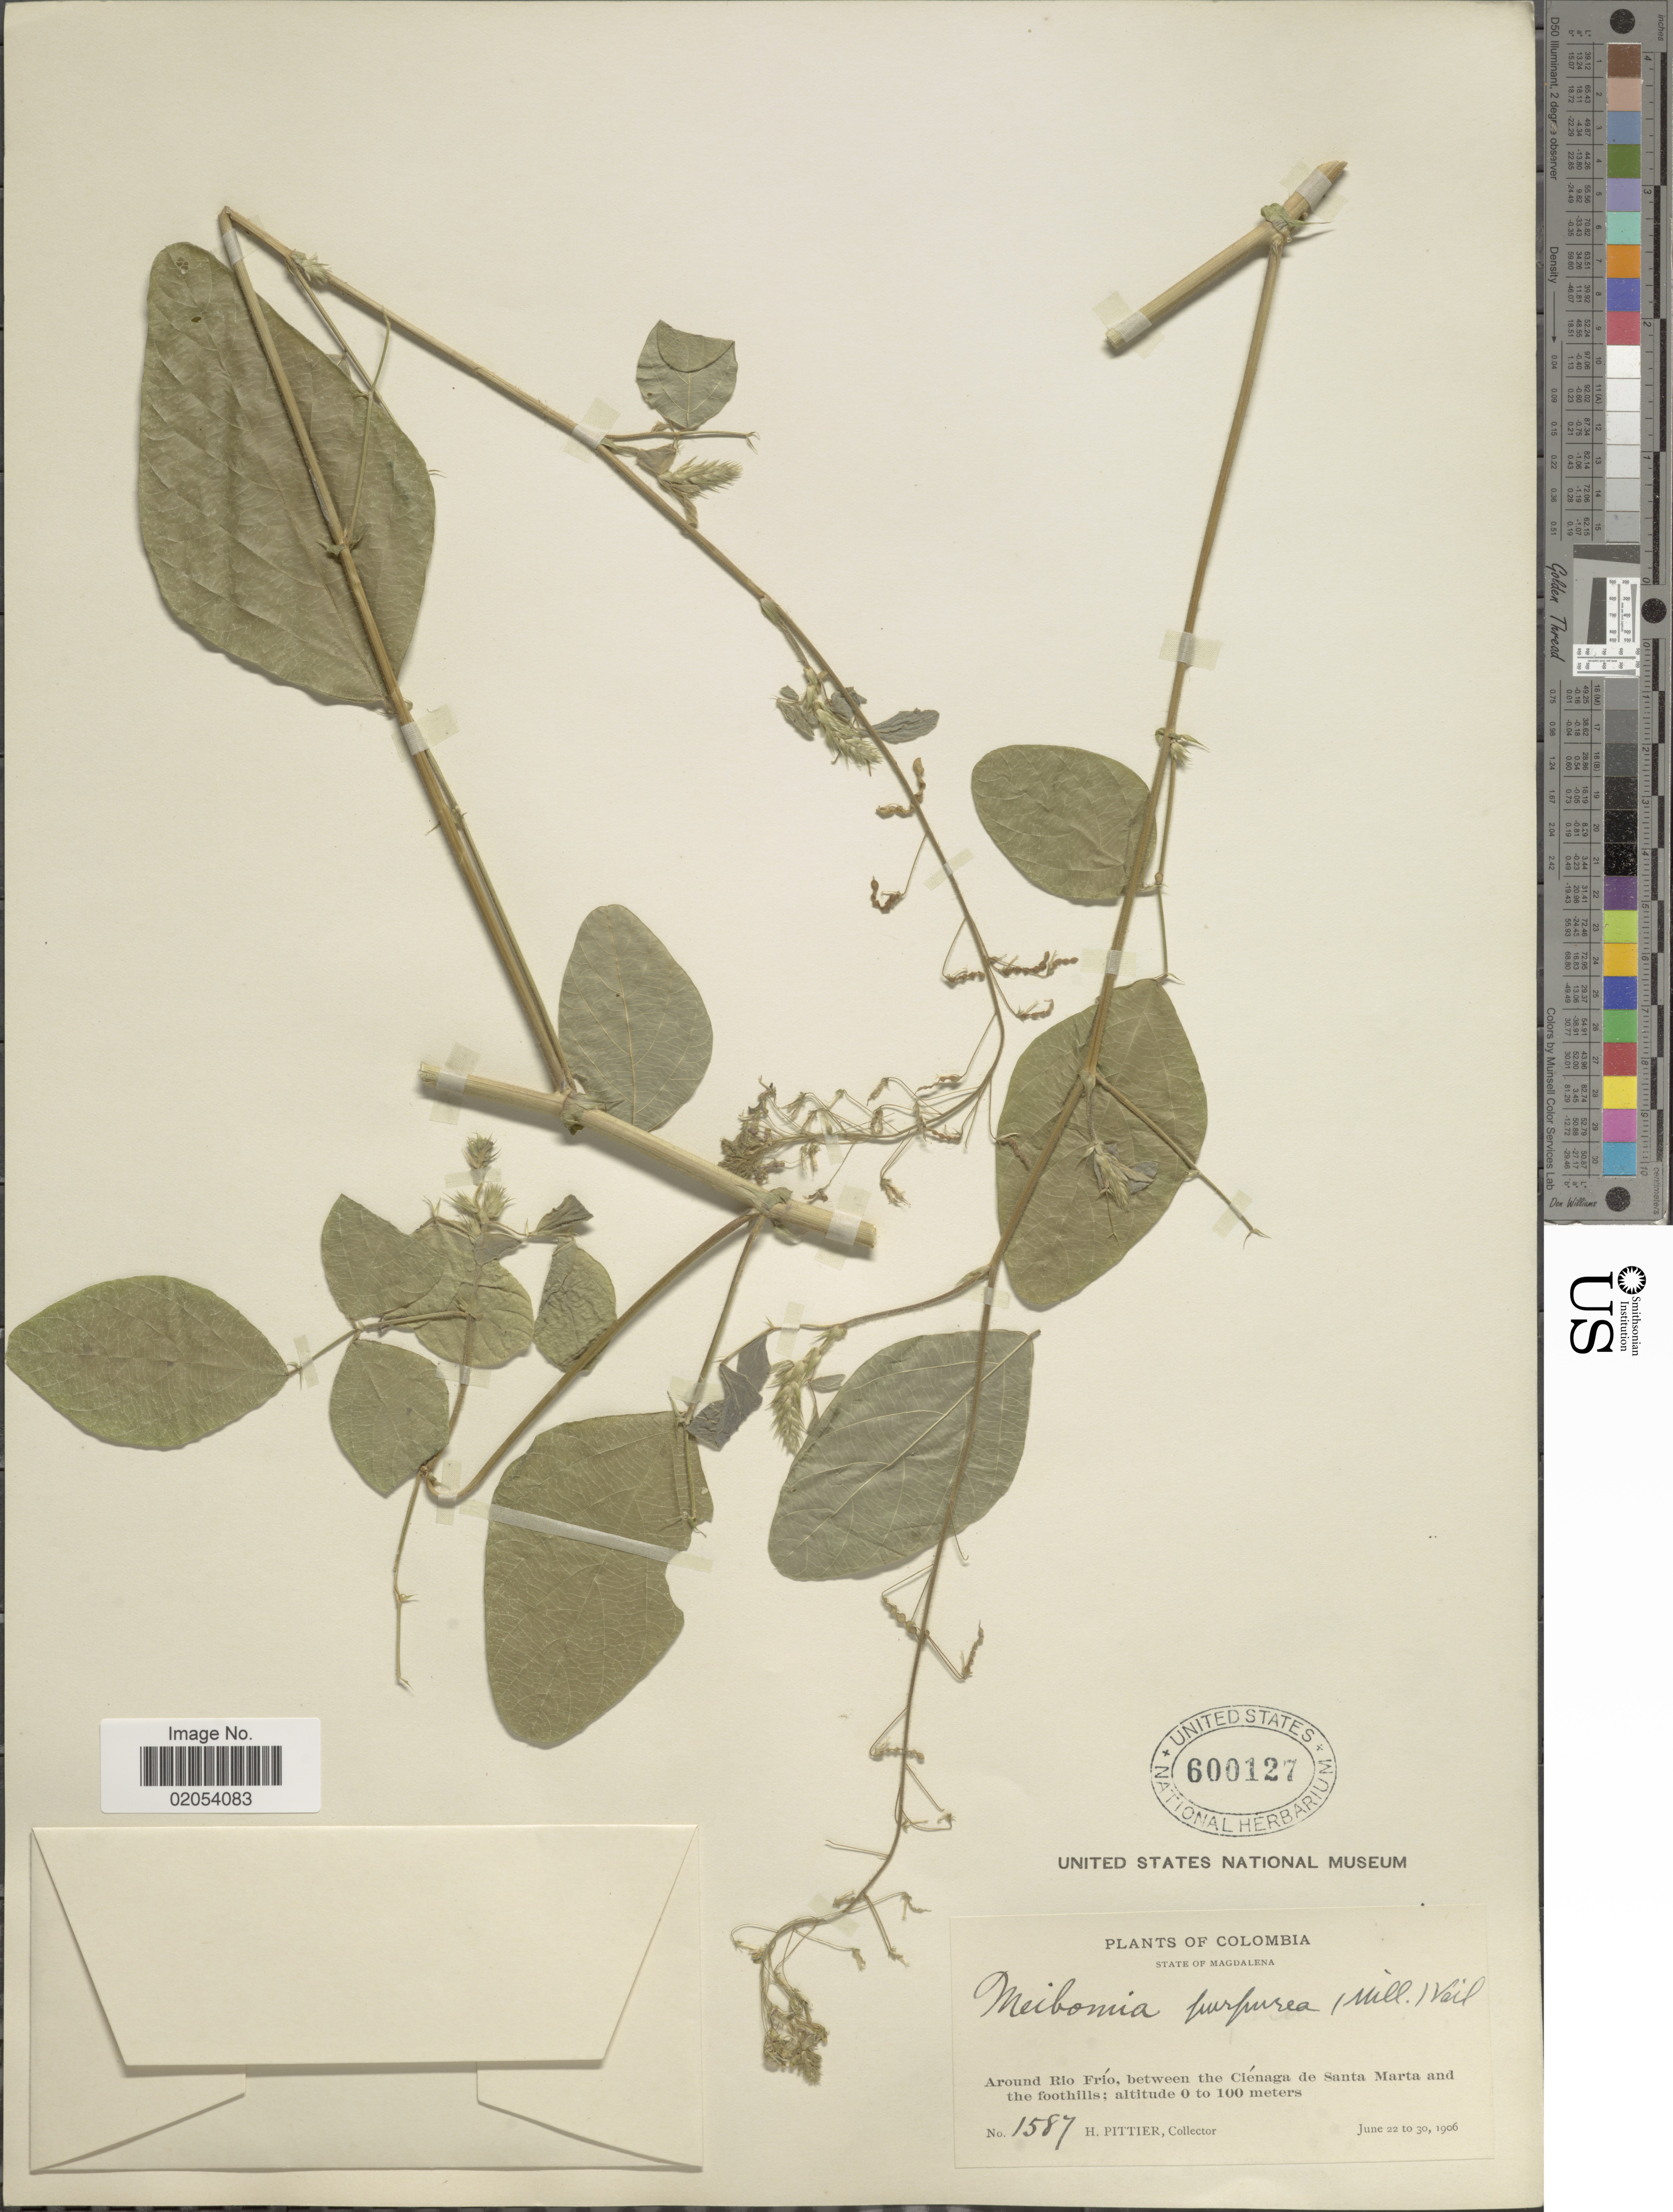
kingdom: Plantae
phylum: Tracheophyta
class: Magnoliopsida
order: Fabales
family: Fabaceae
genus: Desmodium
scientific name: Desmodium tortuosum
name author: (Sw.) DC.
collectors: H. F. Pittier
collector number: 1587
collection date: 1906-06-22/1906-06-30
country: Colombia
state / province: Magdalena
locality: Around Rio Frio, between the Cienmaga de Santa Marta and the foothills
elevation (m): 0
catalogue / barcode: US 600127